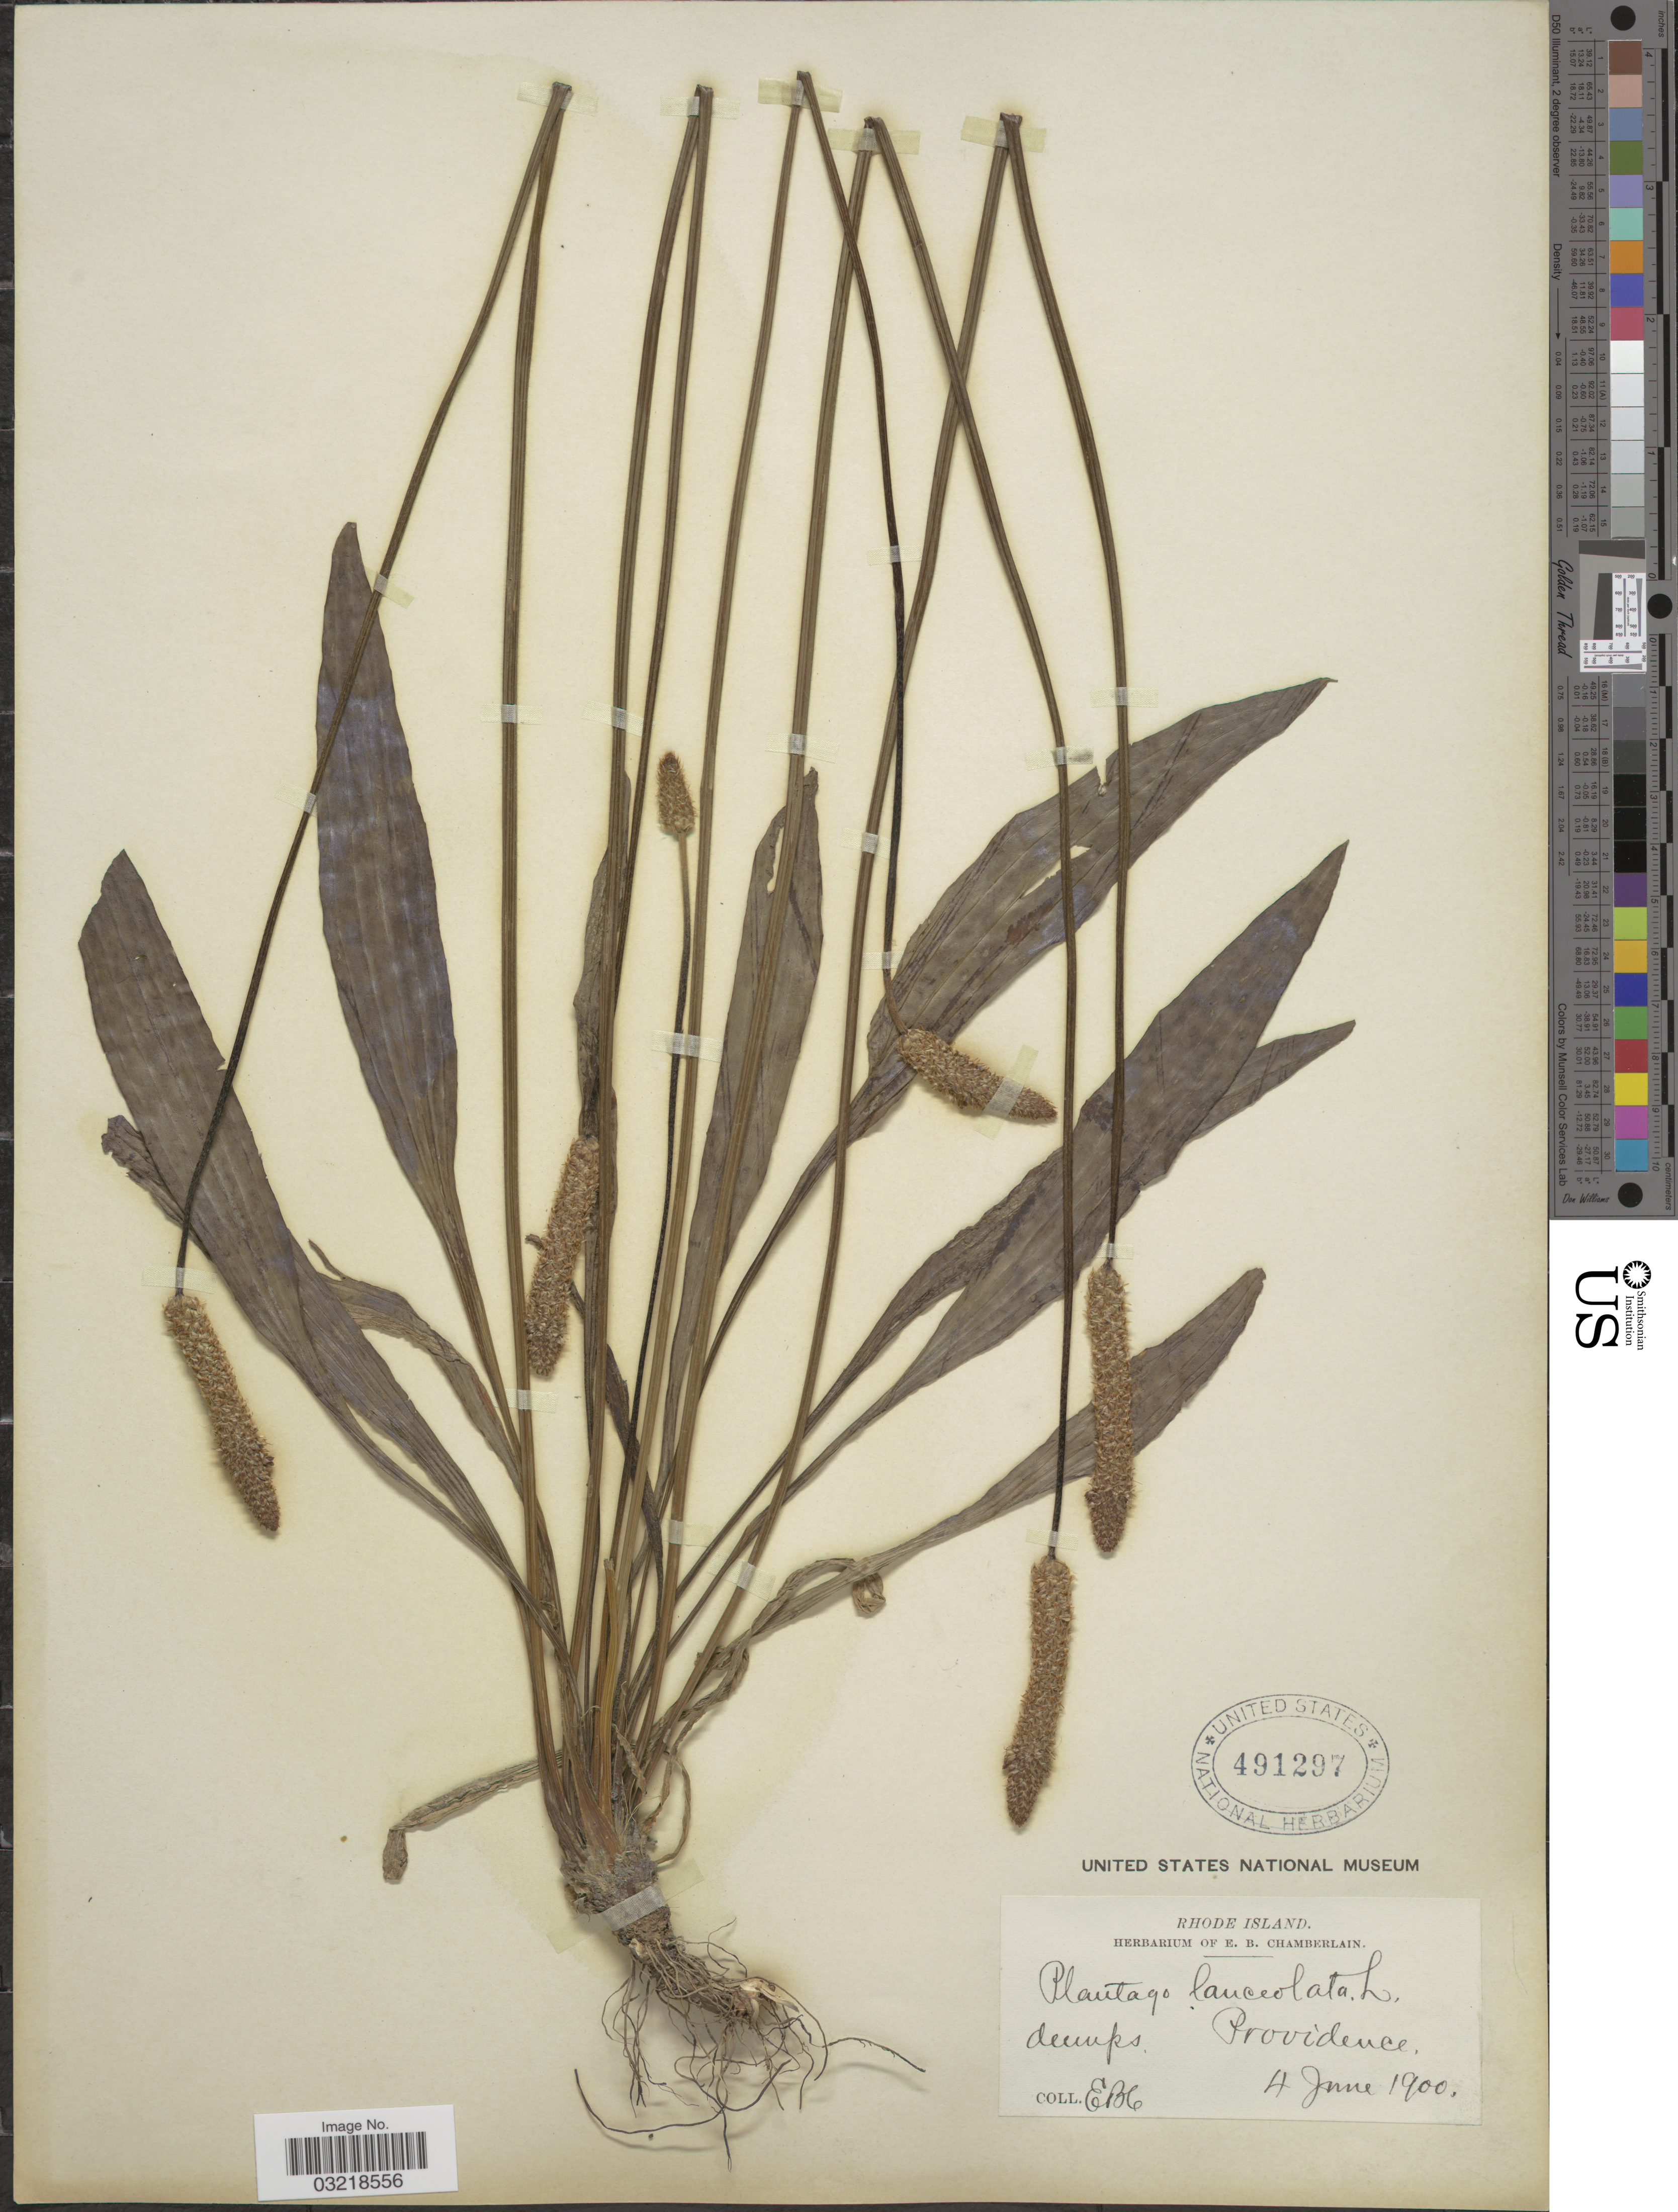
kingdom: Plantae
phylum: Tracheophyta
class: Magnoliopsida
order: Lamiales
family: Plantaginaceae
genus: Plantago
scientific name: Plantago lanceolata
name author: L.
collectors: E. Chamberlain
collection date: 1900-06-04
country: United States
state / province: Rhode Island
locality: Providence.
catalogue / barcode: US 491297